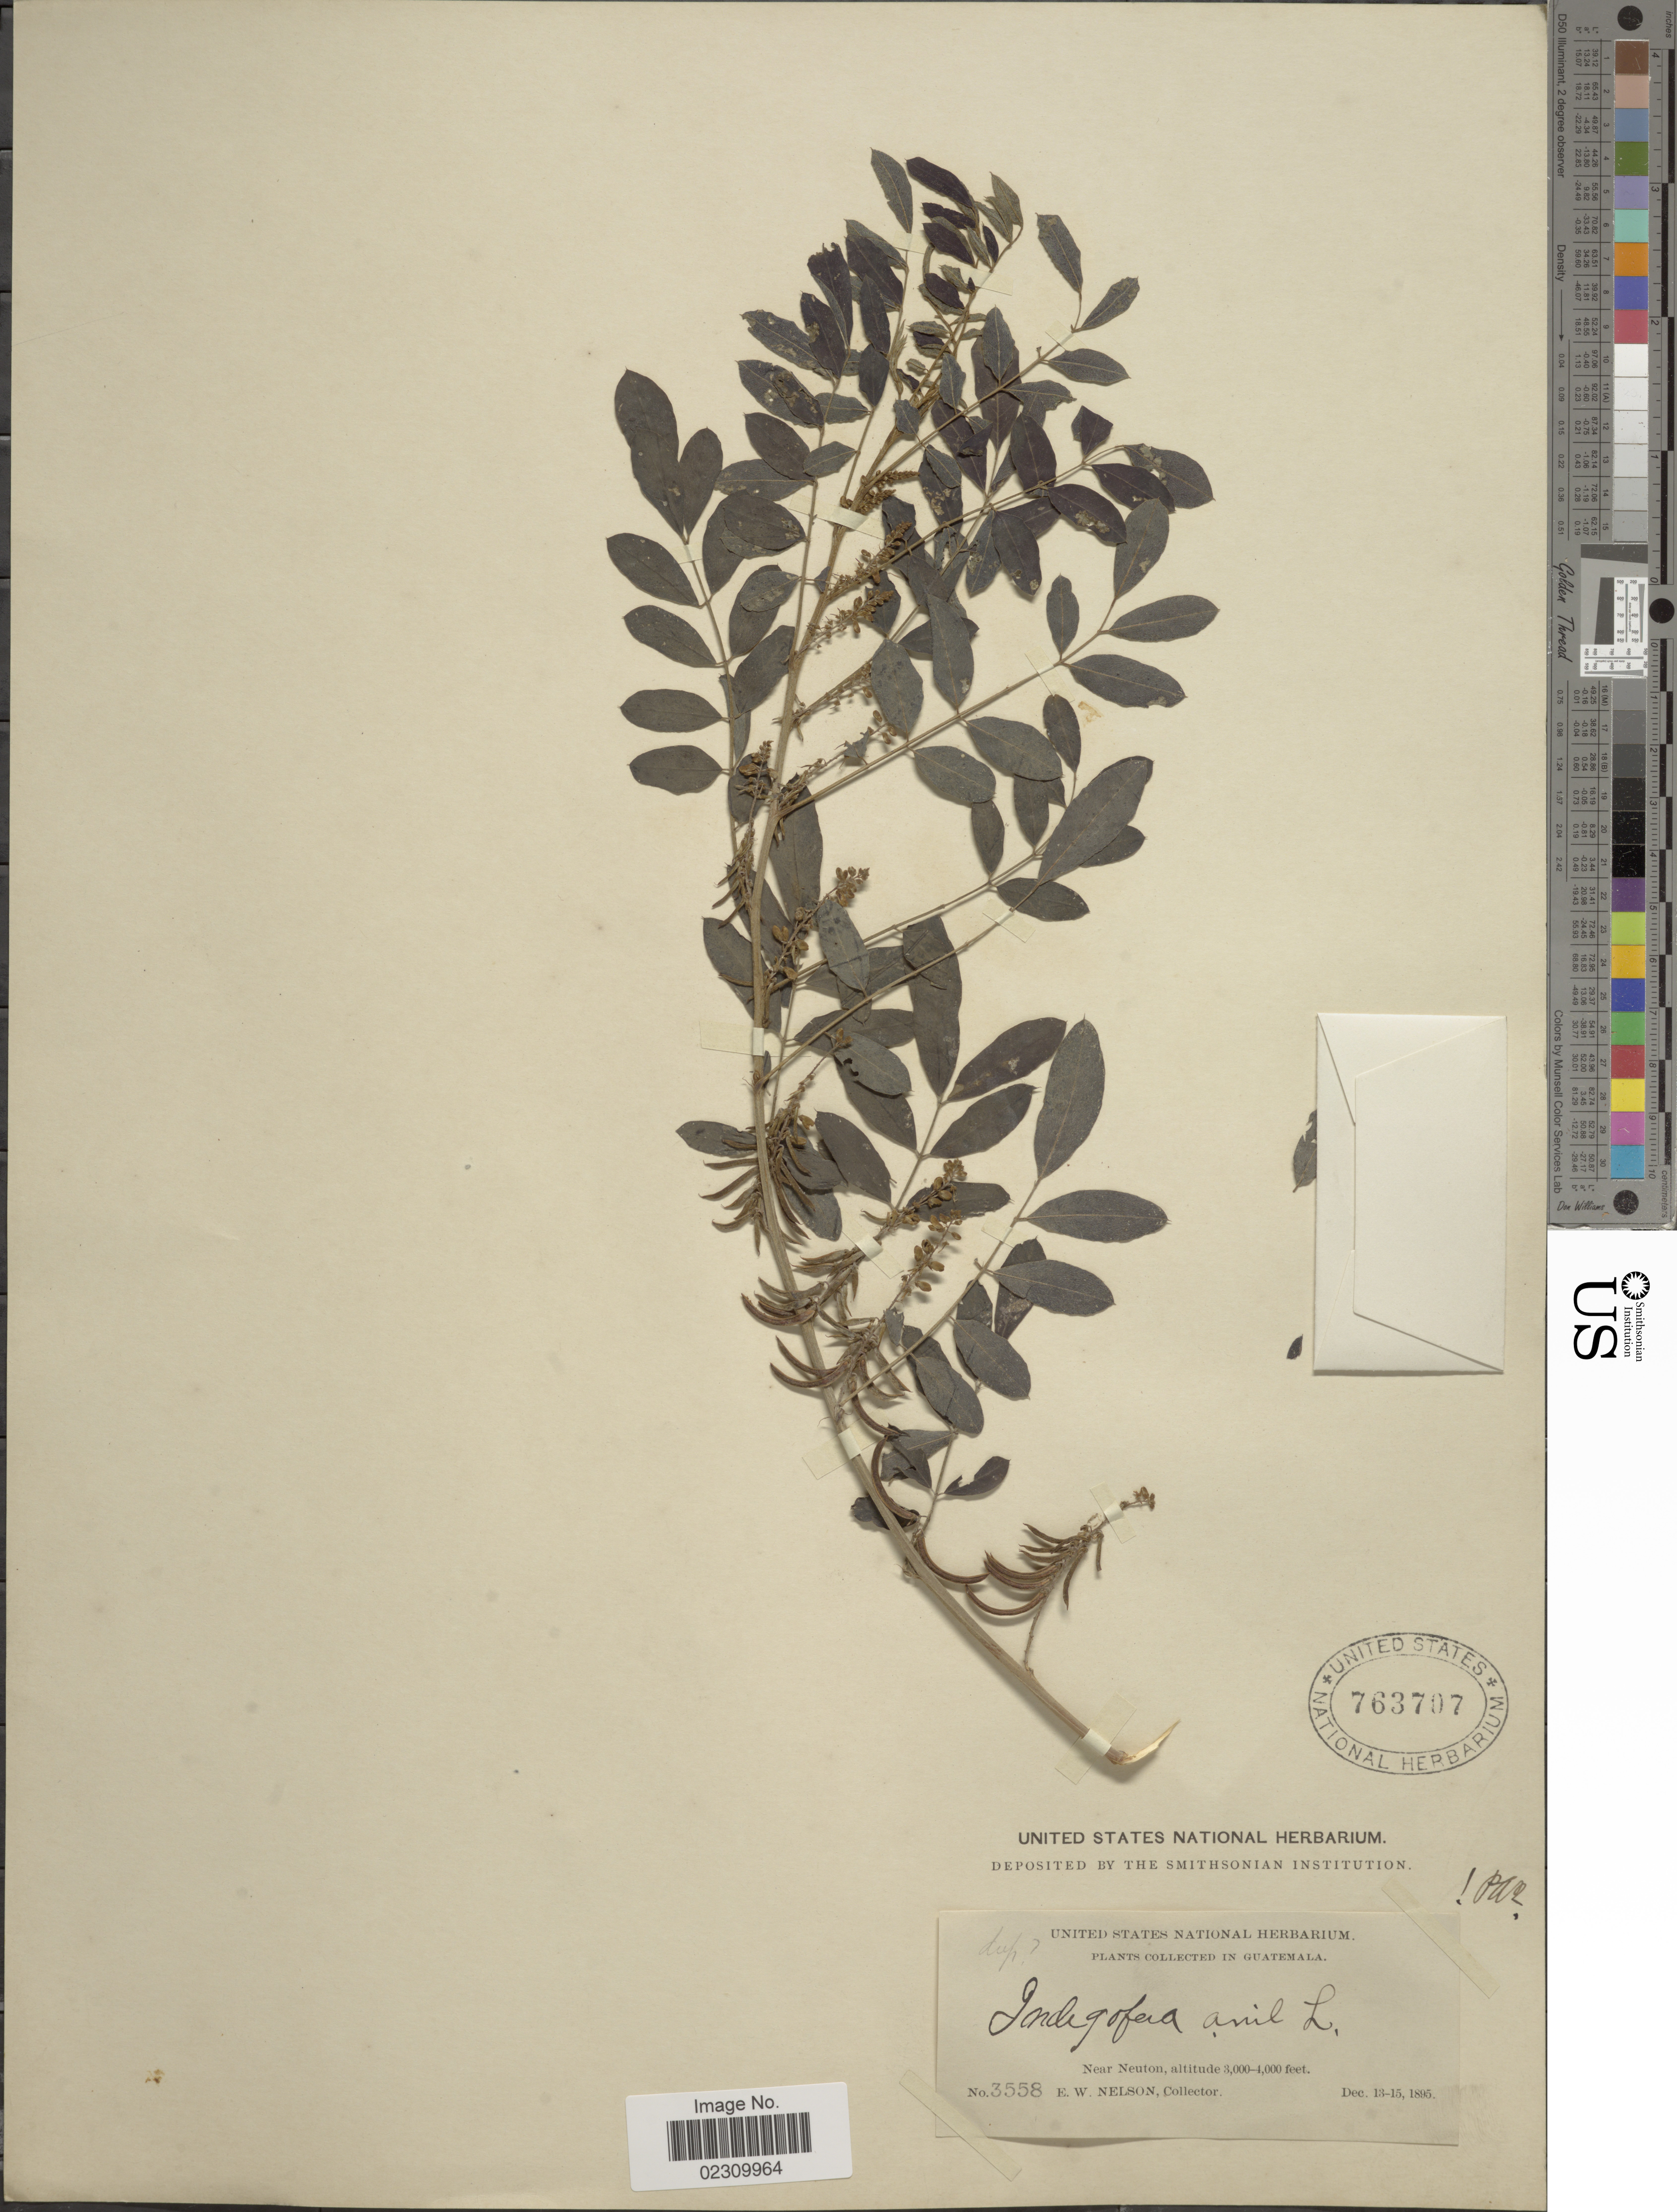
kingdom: Plantae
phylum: Tracheophyta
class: Magnoliopsida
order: Fabales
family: Fabaceae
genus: Indigofera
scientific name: Indigofera suffruticosa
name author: Mill.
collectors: E. W. Nelson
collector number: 3558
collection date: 1895-12-13/1895-12-15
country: Guatemala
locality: Near Neuton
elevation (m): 914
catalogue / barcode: US 763707